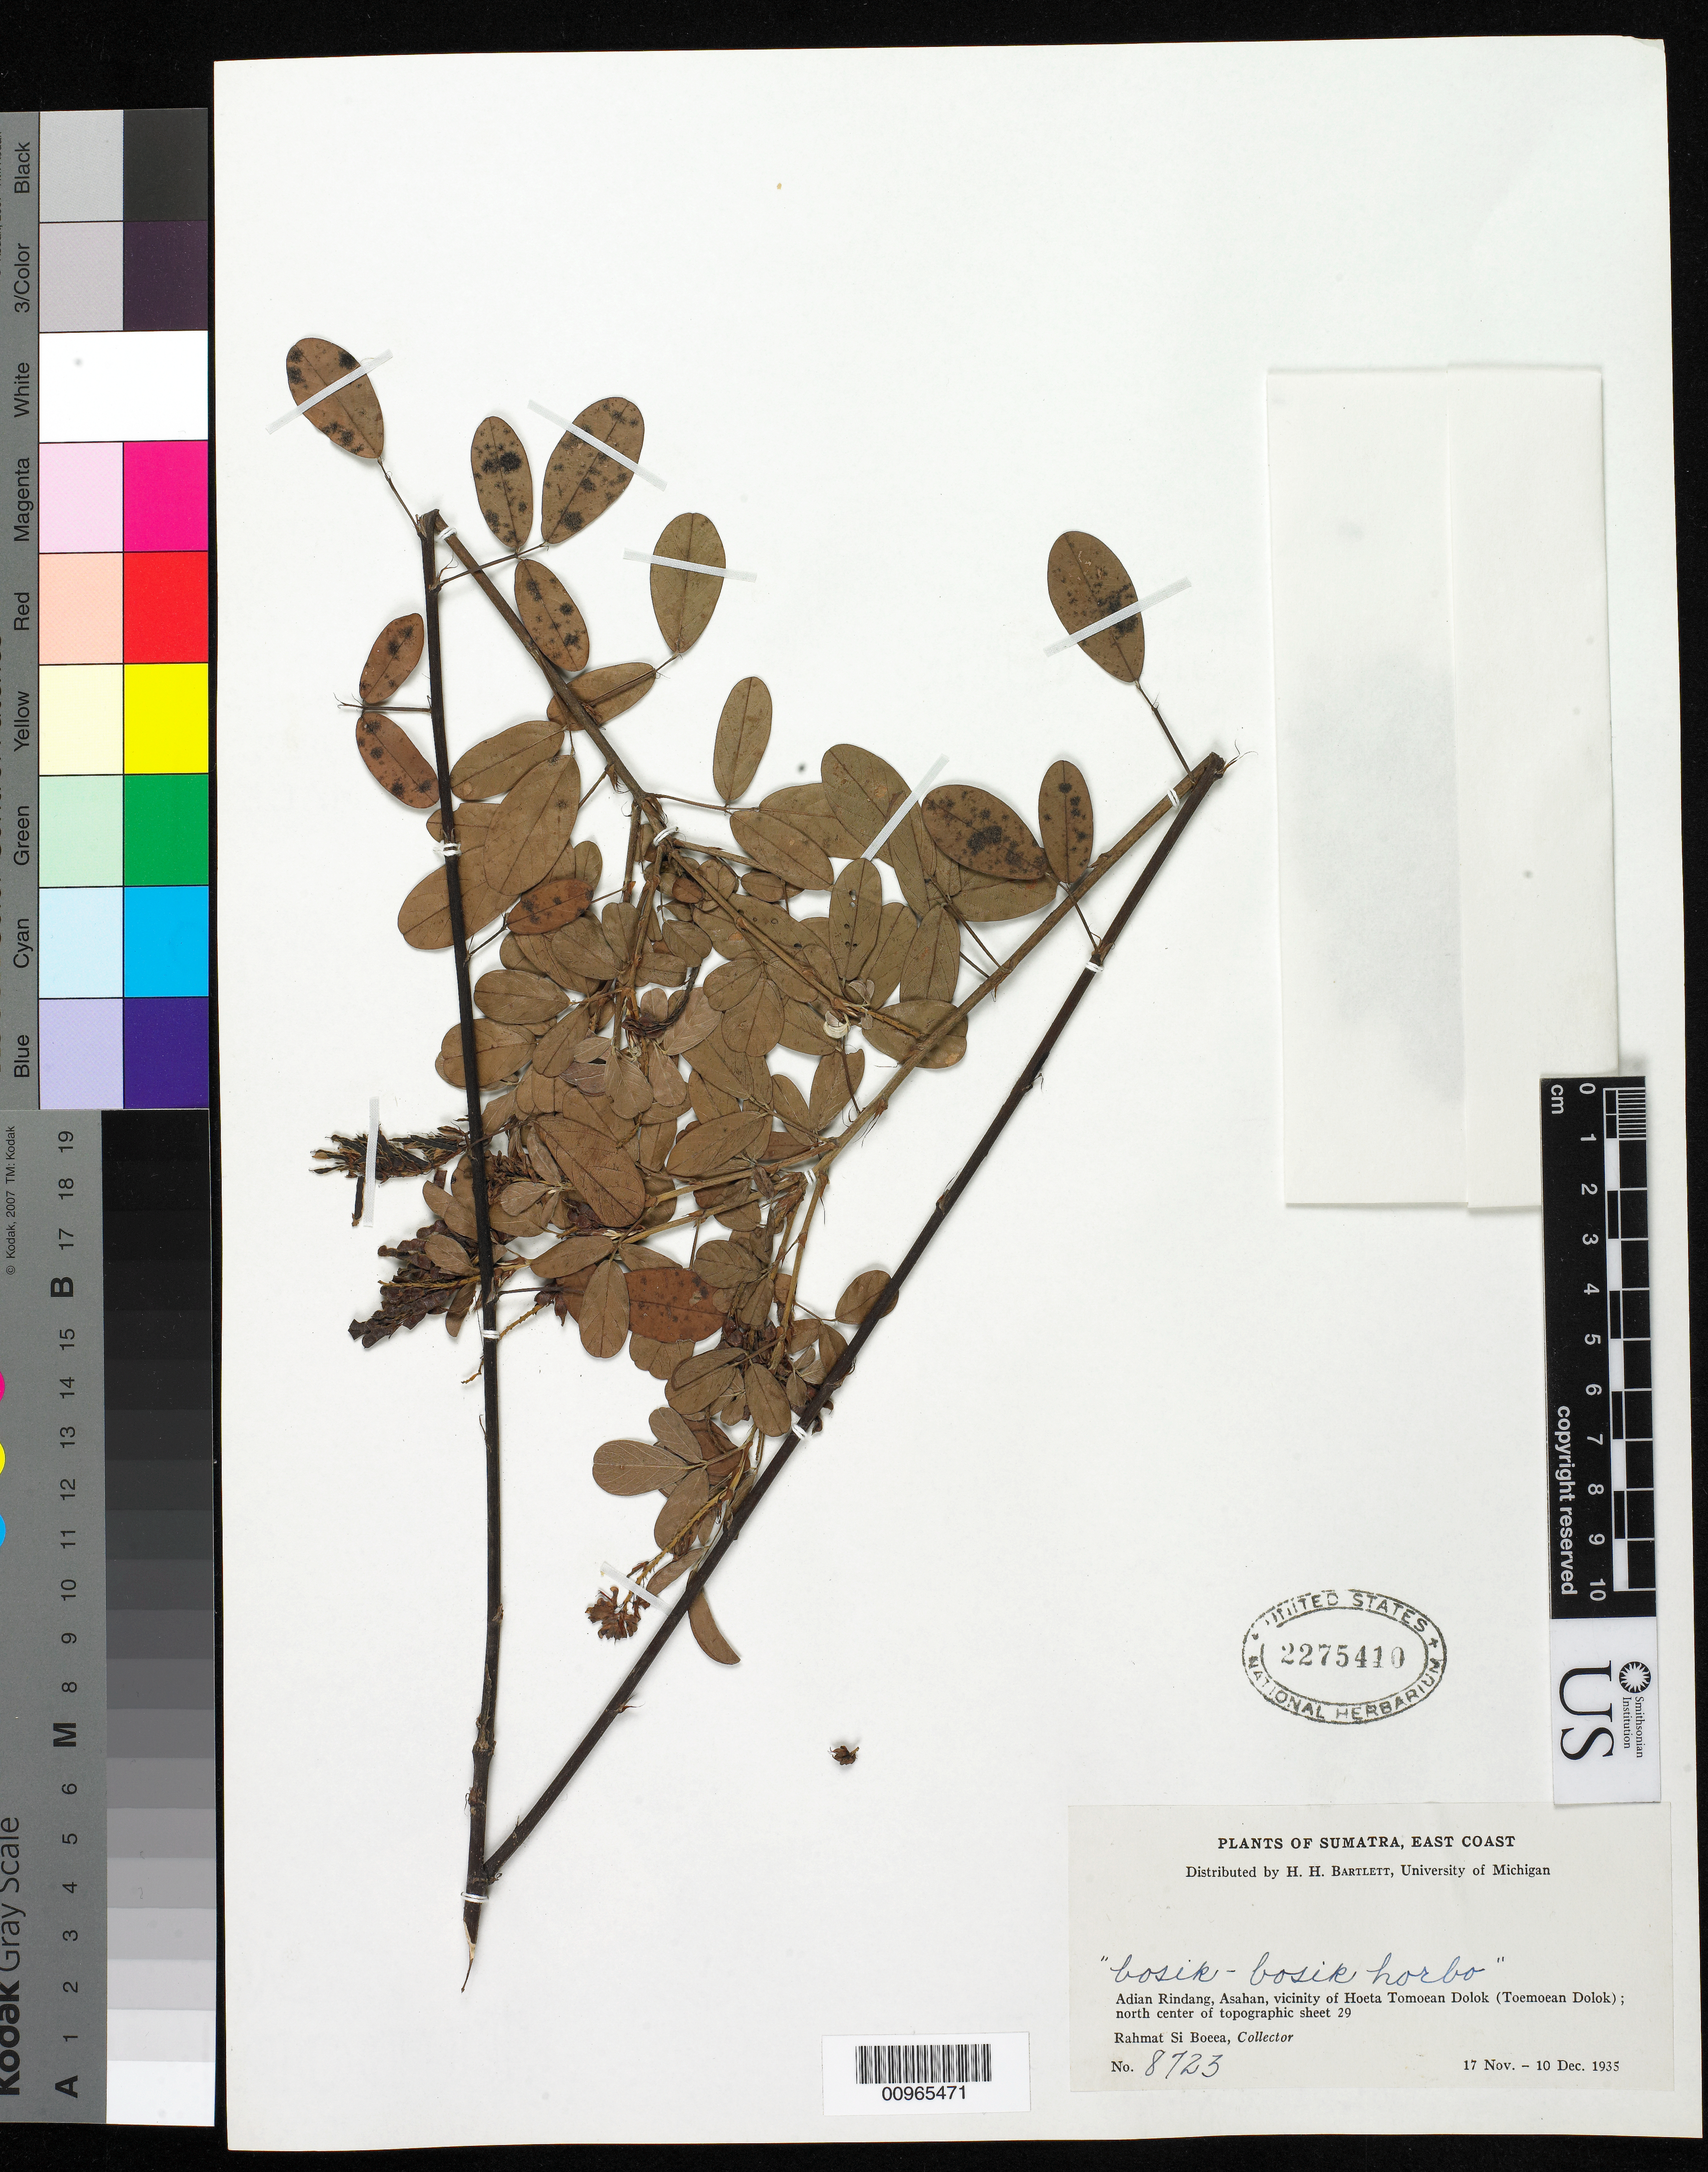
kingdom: Plantae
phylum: Tracheophyta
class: Magnoliopsida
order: Fabales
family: Fabaceae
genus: Desmodium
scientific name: Desmodium sp.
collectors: Rahmat Si Boeea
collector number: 8723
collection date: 1935-11-17/1935-12-10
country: Indonesia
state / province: Sumatra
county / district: Sumatera Utara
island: Sumatra I.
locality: (East Coast) Adian Rindang, Asahan, vicinity of Hoeta Tomoean Dolok (Toemoean Dolok)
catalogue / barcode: US 2275410